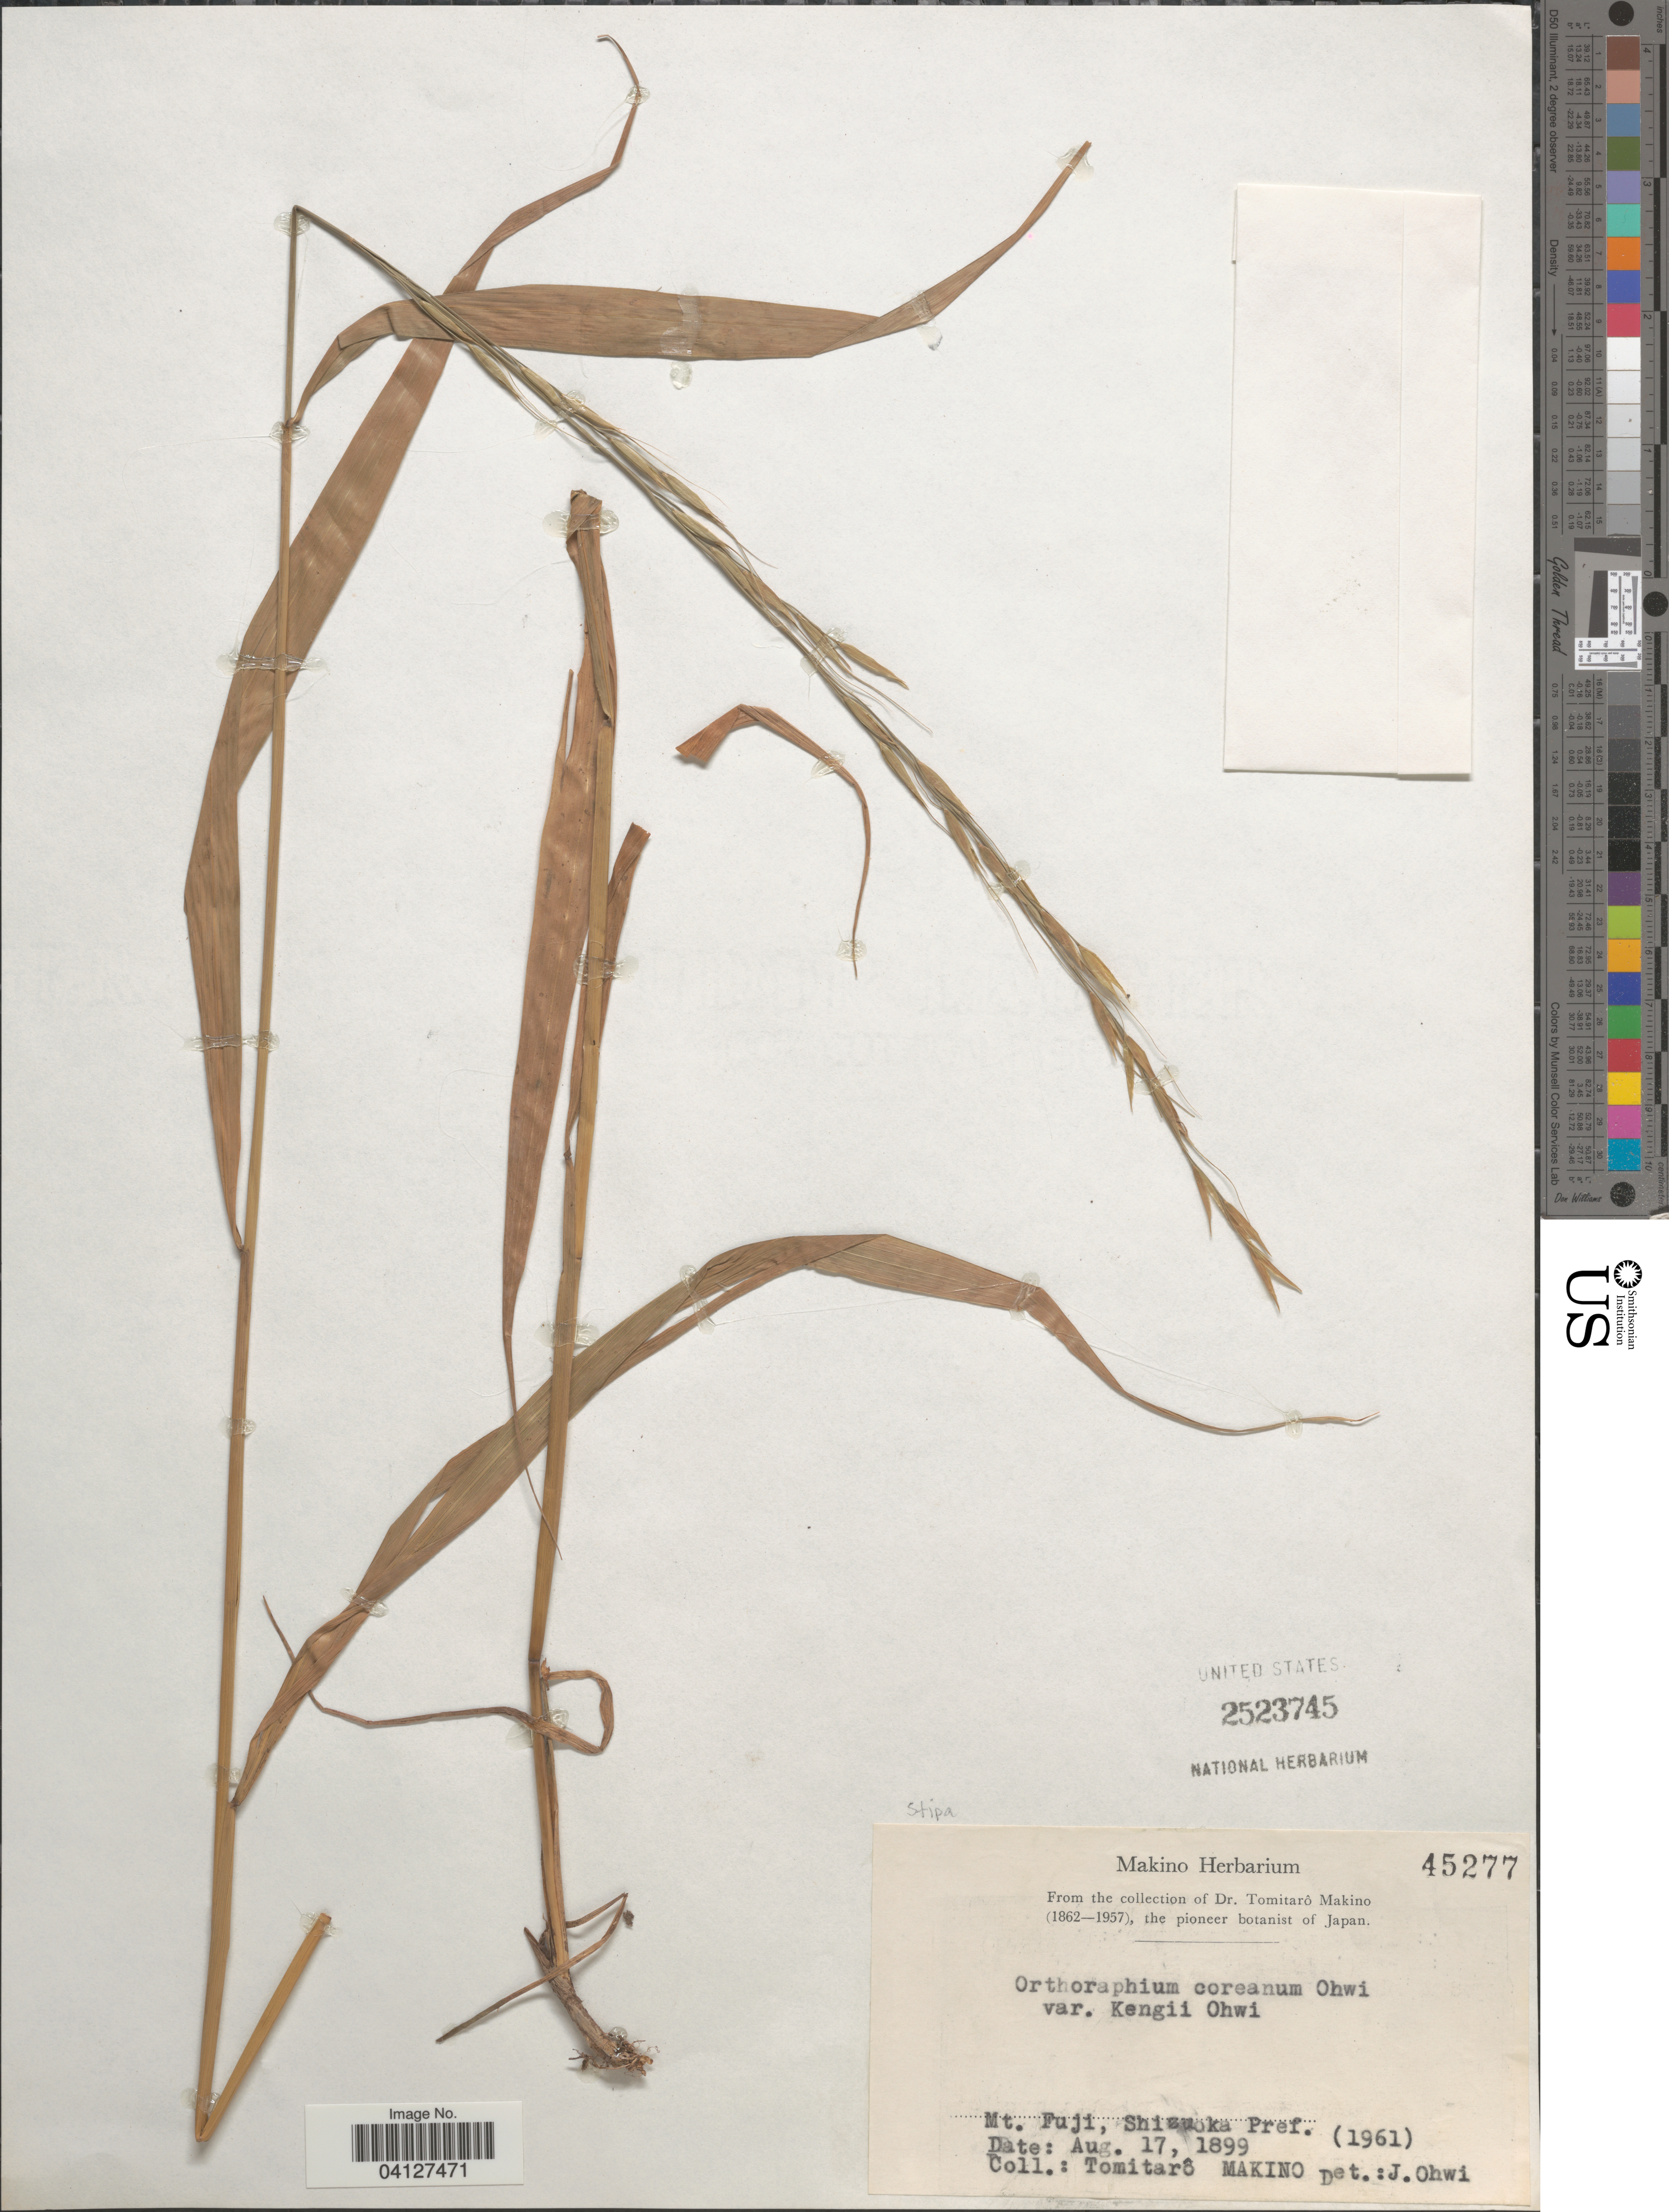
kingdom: Plantae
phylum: Tracheophyta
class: Liliopsida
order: Poales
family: Poaceae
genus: Patis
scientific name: Patis coreana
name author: (Honda) Ohwi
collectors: T. Makino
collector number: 45277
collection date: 1899-08-17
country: Japan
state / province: Sizuoka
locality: Mt. Fuji, Shizuoka Pref.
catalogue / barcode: US 2523745